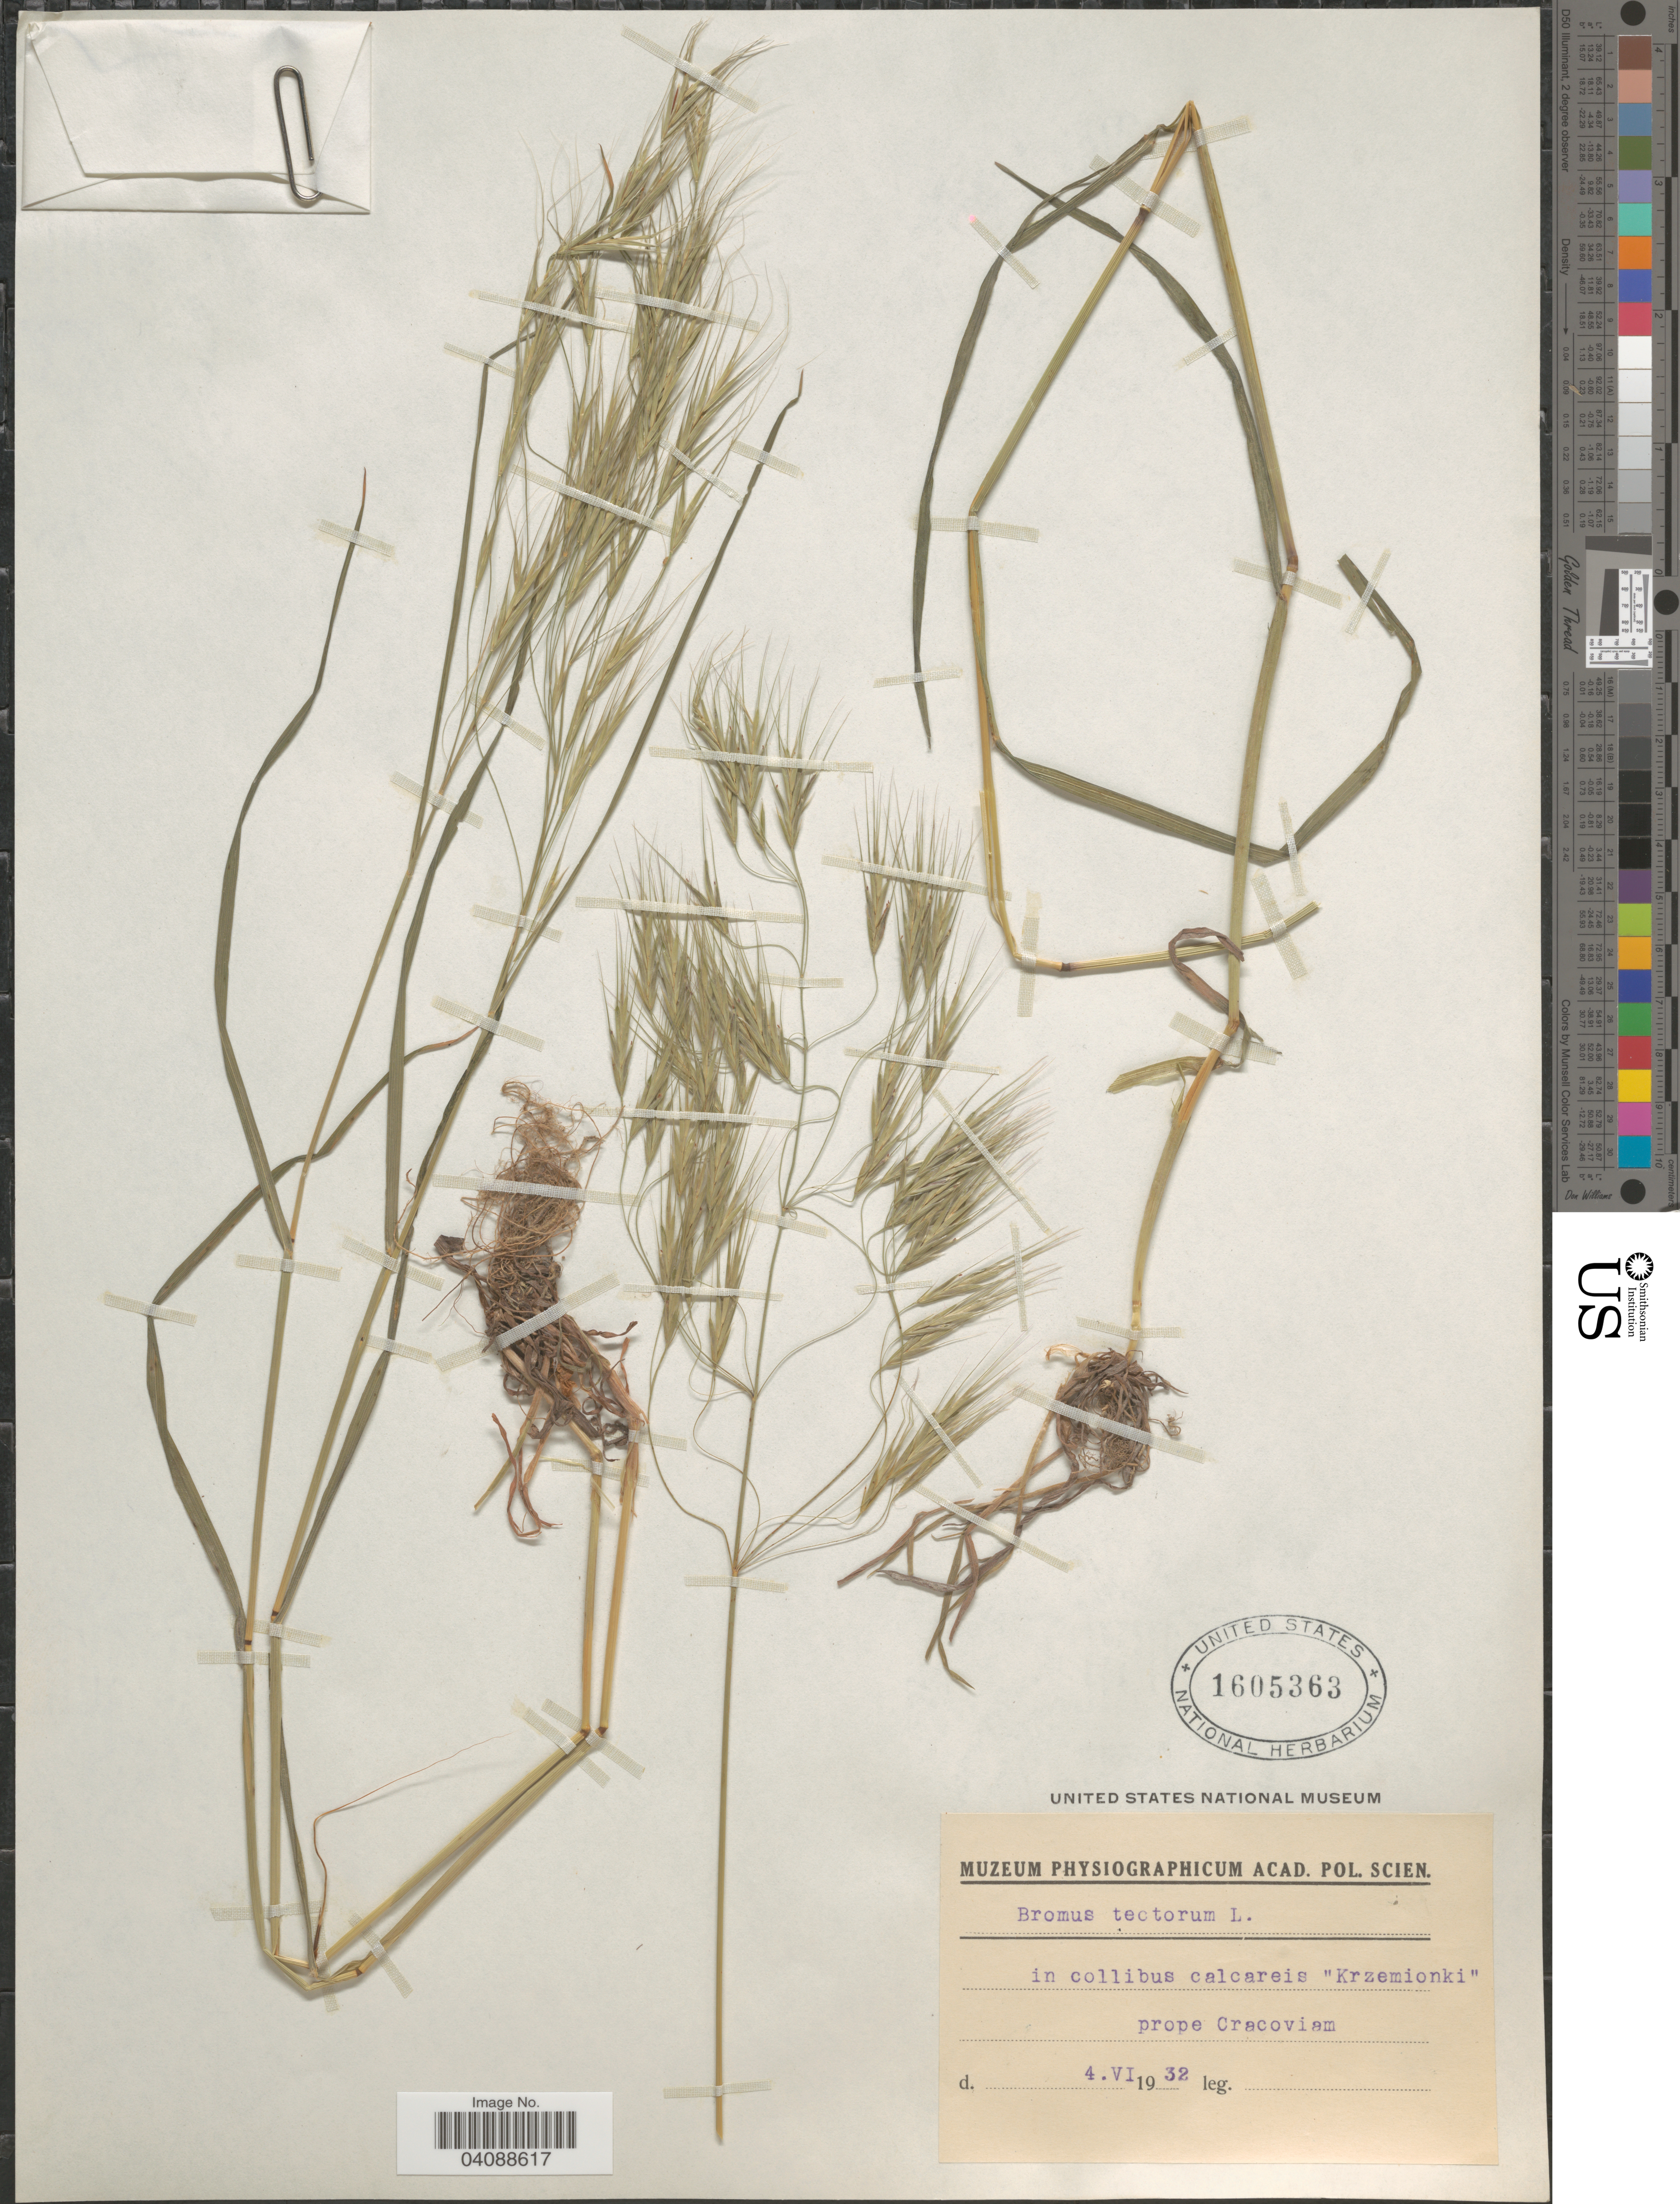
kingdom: Plantae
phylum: Tracheophyta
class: Liliopsida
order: Poales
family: Poaceae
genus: Bromus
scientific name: Bromus tectorum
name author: L.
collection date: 1932-06-04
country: Poland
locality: In collibus calcareis "Krzemionki" prope Cracoviam.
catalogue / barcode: US 1605363